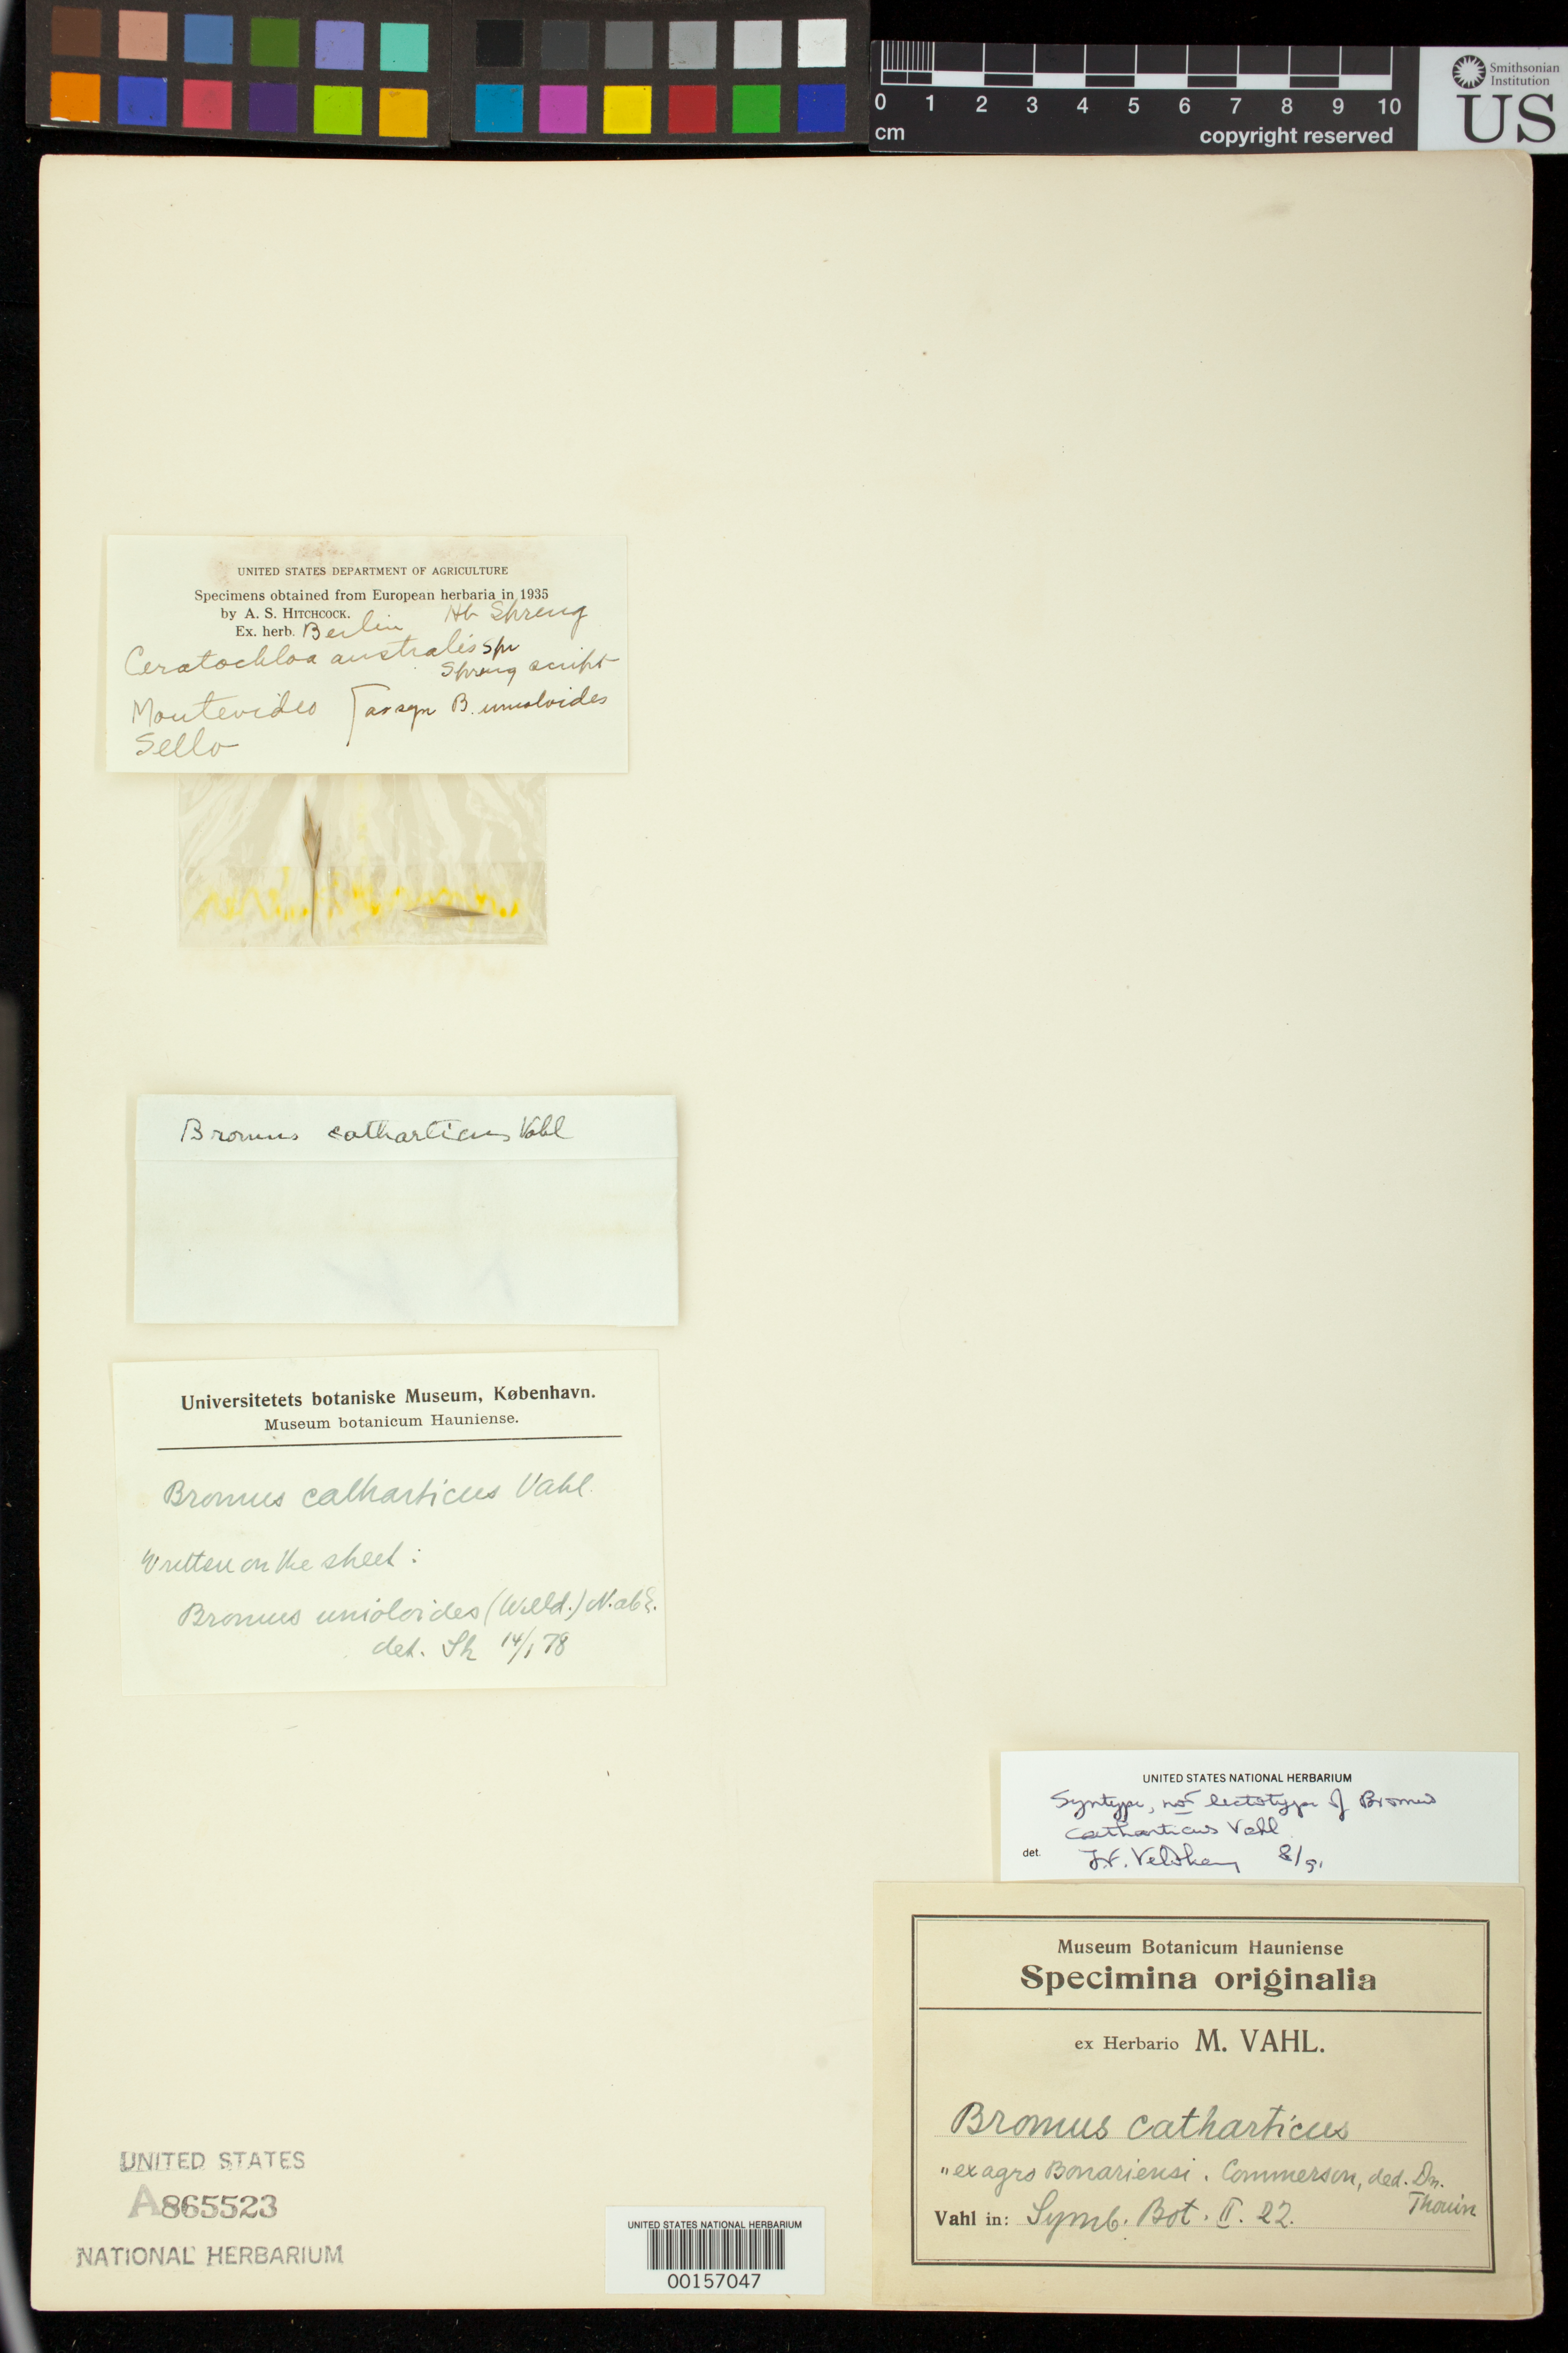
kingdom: Plantae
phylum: Tracheophyta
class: Liliopsida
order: Poales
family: Poaceae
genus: Bromus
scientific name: Bromus catharticus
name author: Vahl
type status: Syntype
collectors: P. Commerson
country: Peru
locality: Lima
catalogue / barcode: US 865523A